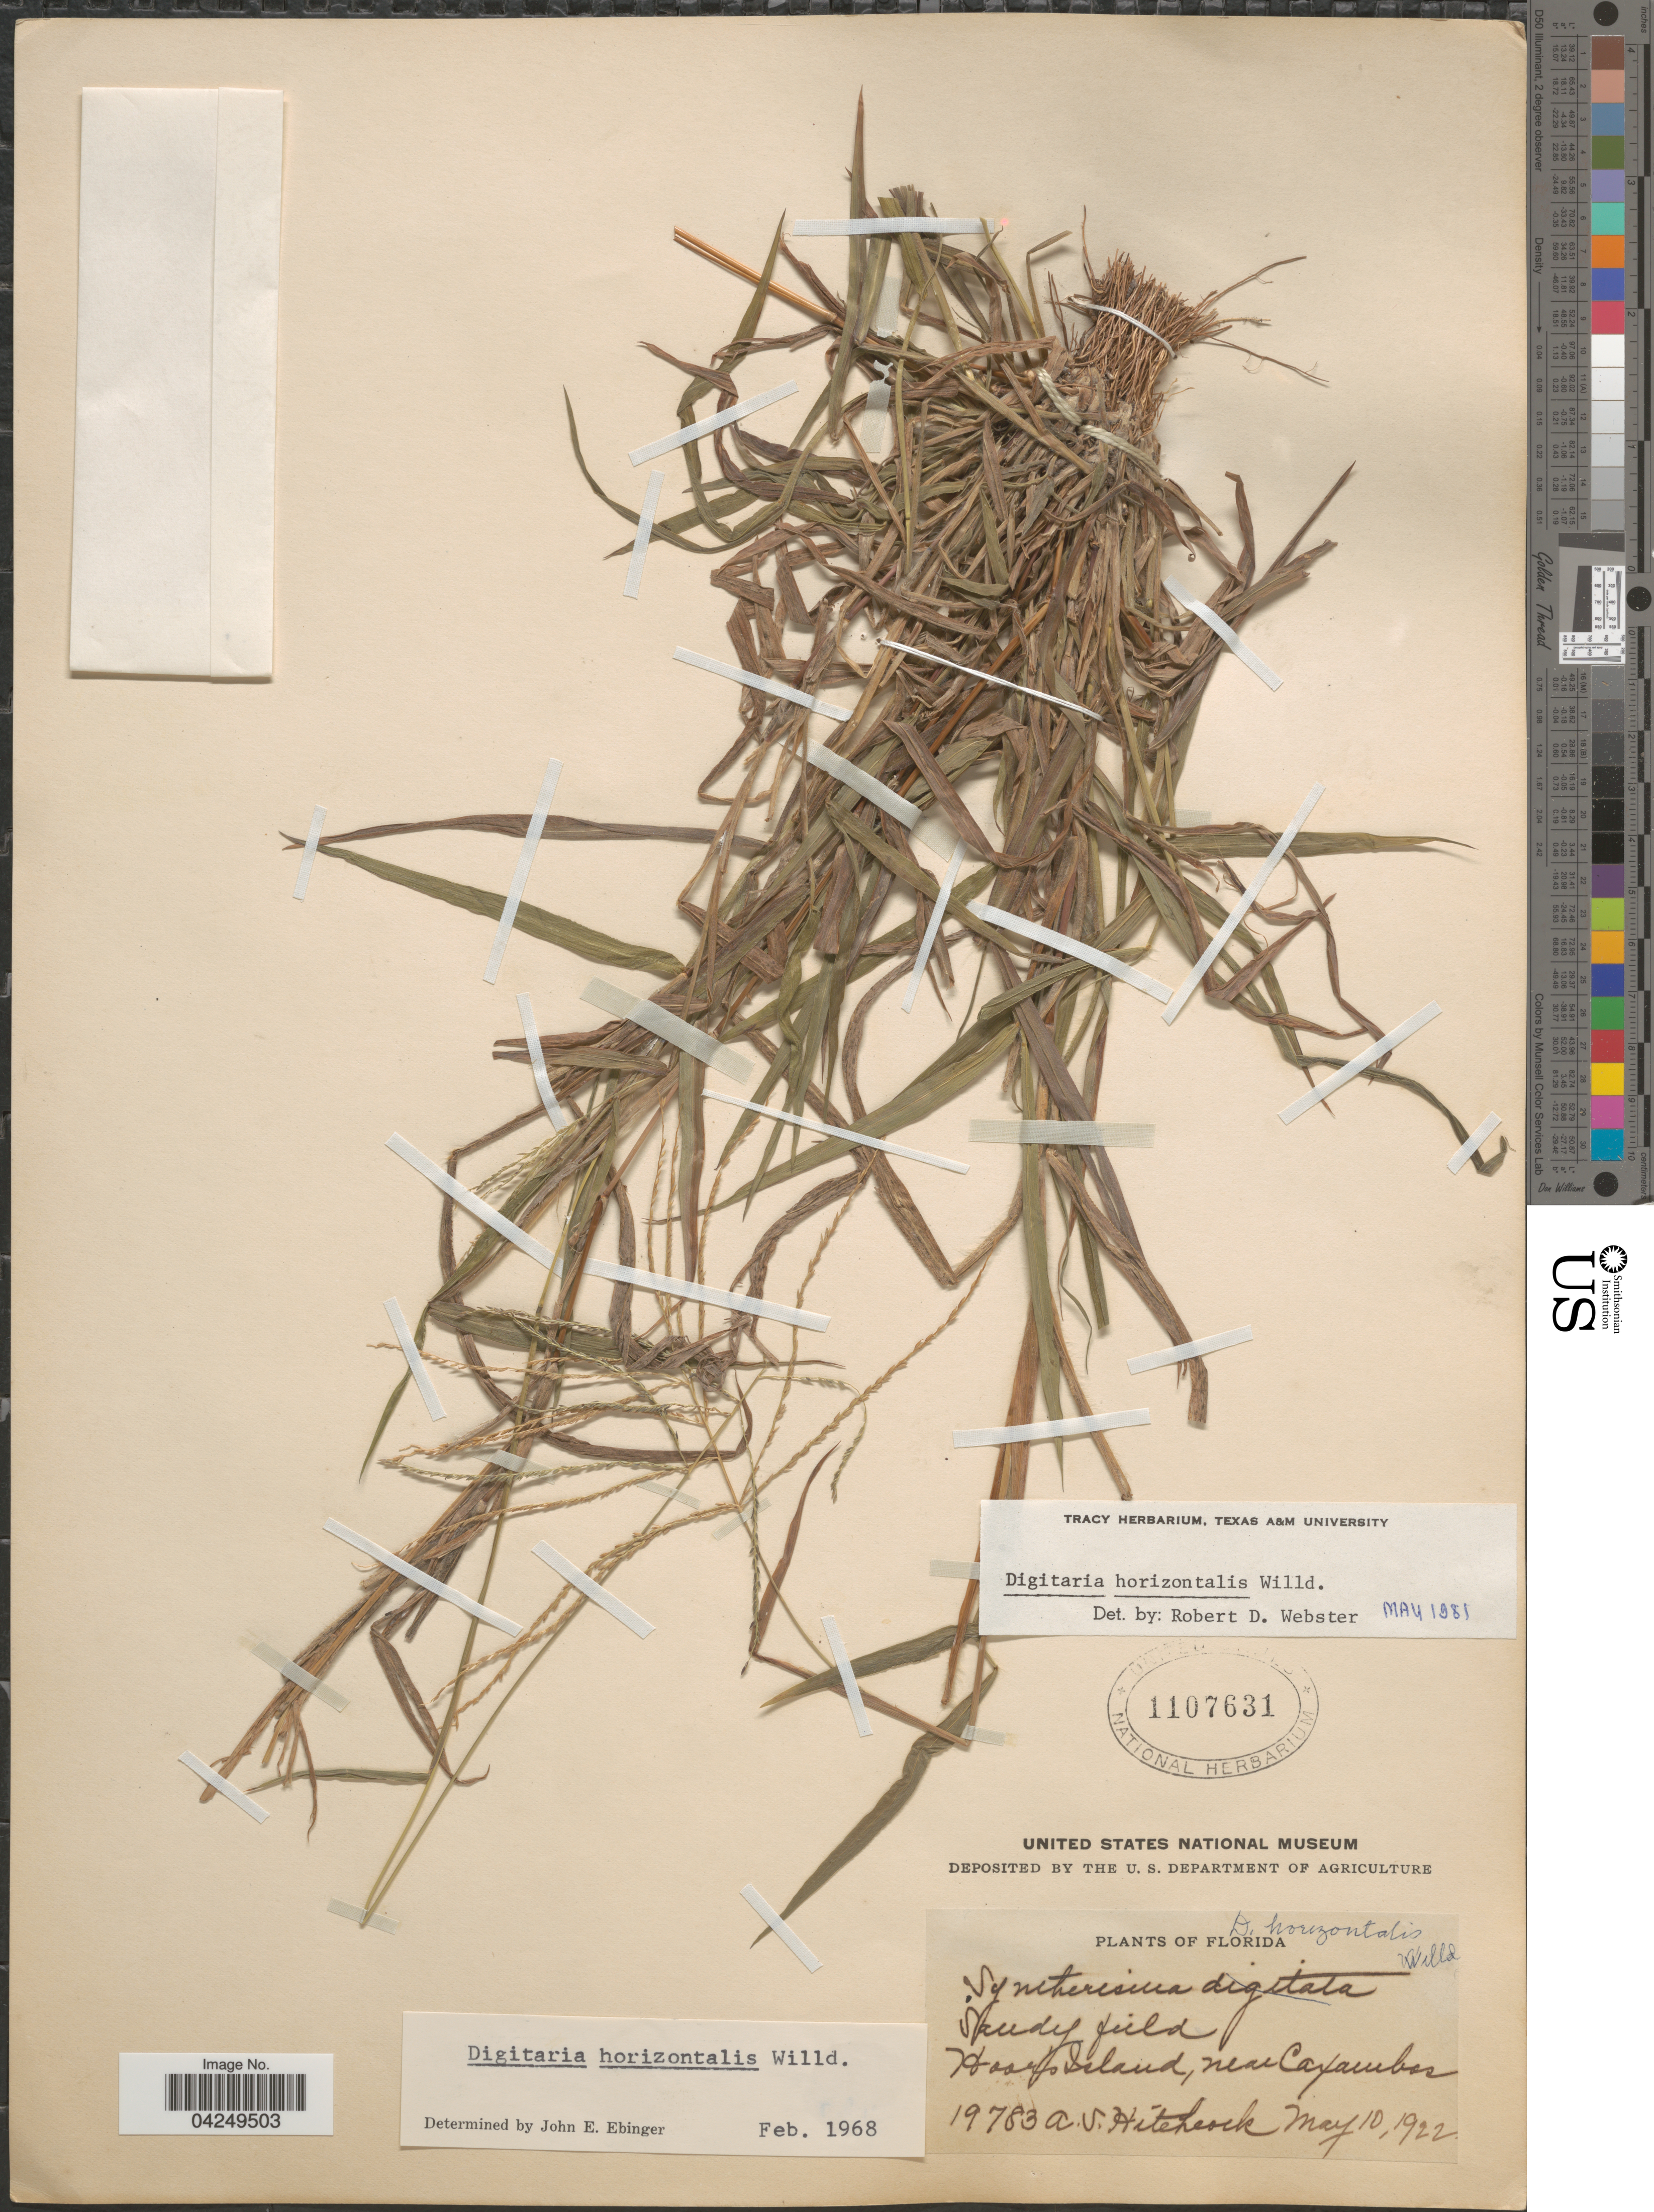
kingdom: Plantae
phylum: Tracheophyta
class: Liliopsida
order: Poales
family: Poaceae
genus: Digitaria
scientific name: Digitaria horizontalis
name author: Willd.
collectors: A. S. Hitchcock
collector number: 19783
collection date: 1922-05-10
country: United States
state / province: Florida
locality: Speedy field. Horr's Island, near Caxambas.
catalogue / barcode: US 1107631